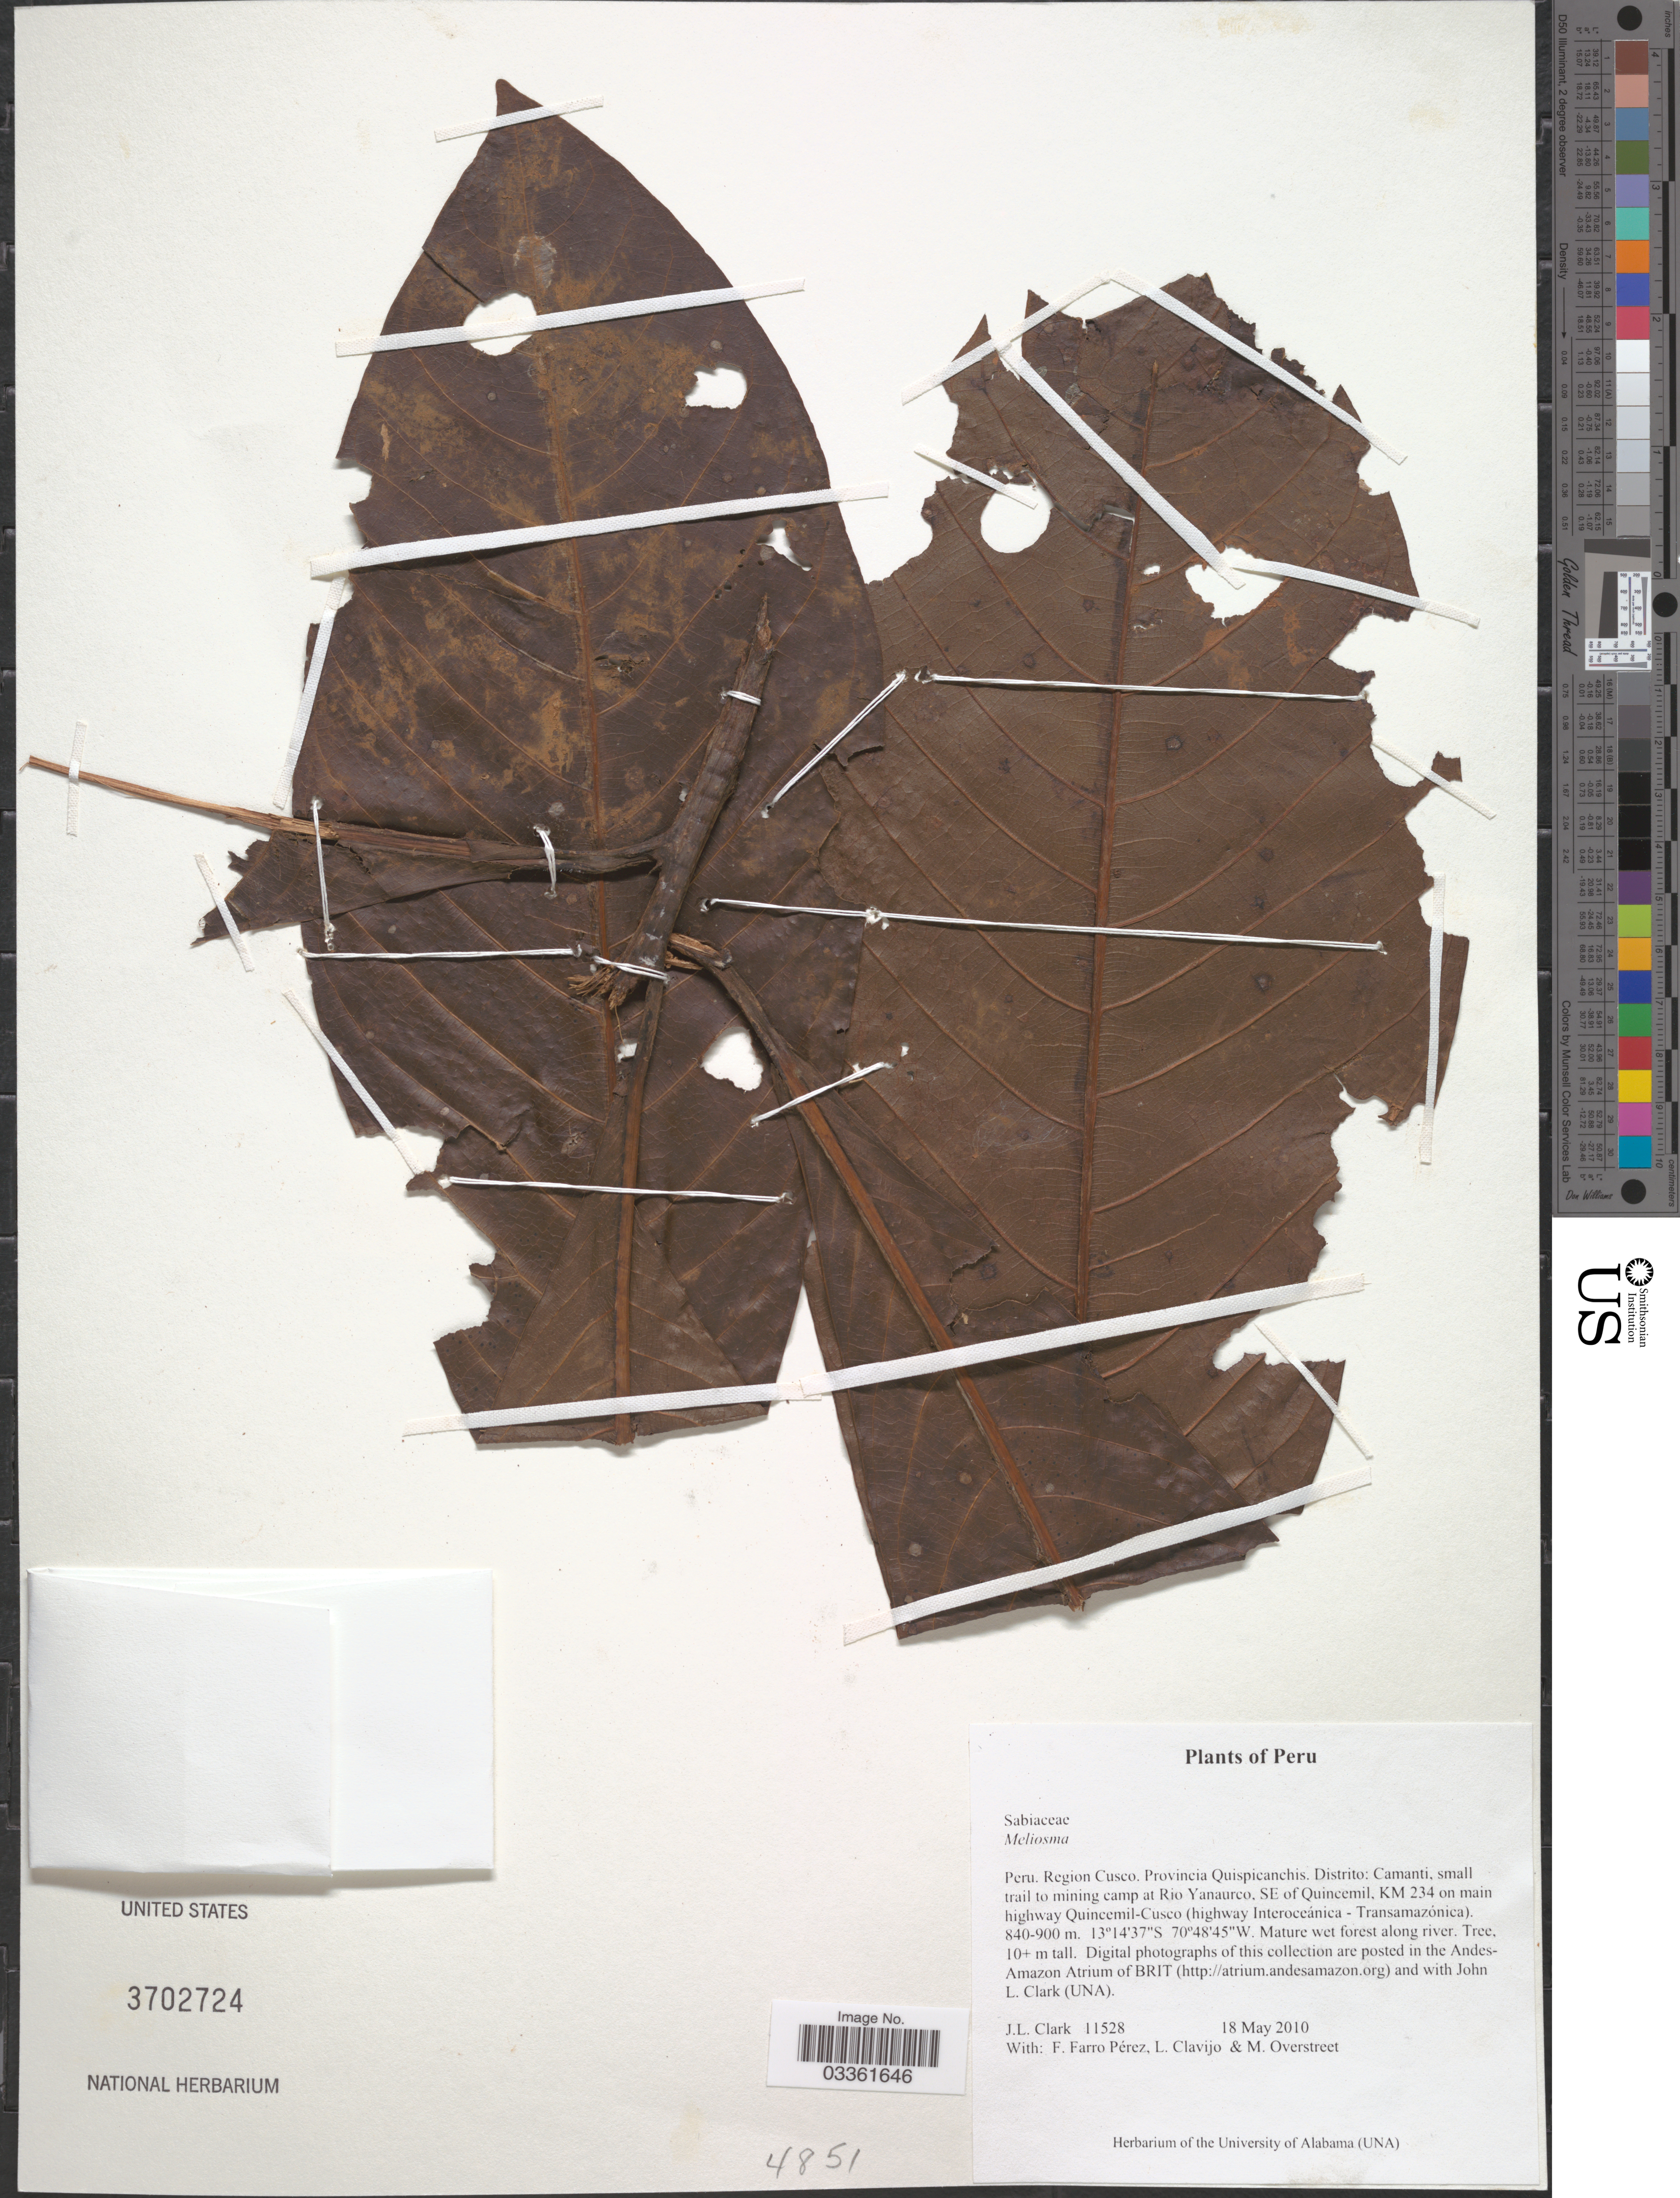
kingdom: Plantae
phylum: Tracheophyta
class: Magnoliopsida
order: Proteales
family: Sabiaceae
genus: Meliosma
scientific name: Meliosma sp.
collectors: J. L. Clark, F. Farro Pérez, L. Clavijo & M. Overstreet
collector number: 11528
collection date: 2010-05-18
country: Peru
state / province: Cusco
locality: Region Cusco. Provincia Quispicanchis. Distrito: Camanti, small trail to mining camp at Rio Yanaurco, SE of Quincemil, KM 234 on main highway Quincemil-Cusco (highway Interoceánica - Transamazónica).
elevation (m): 840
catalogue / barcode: US 3702724